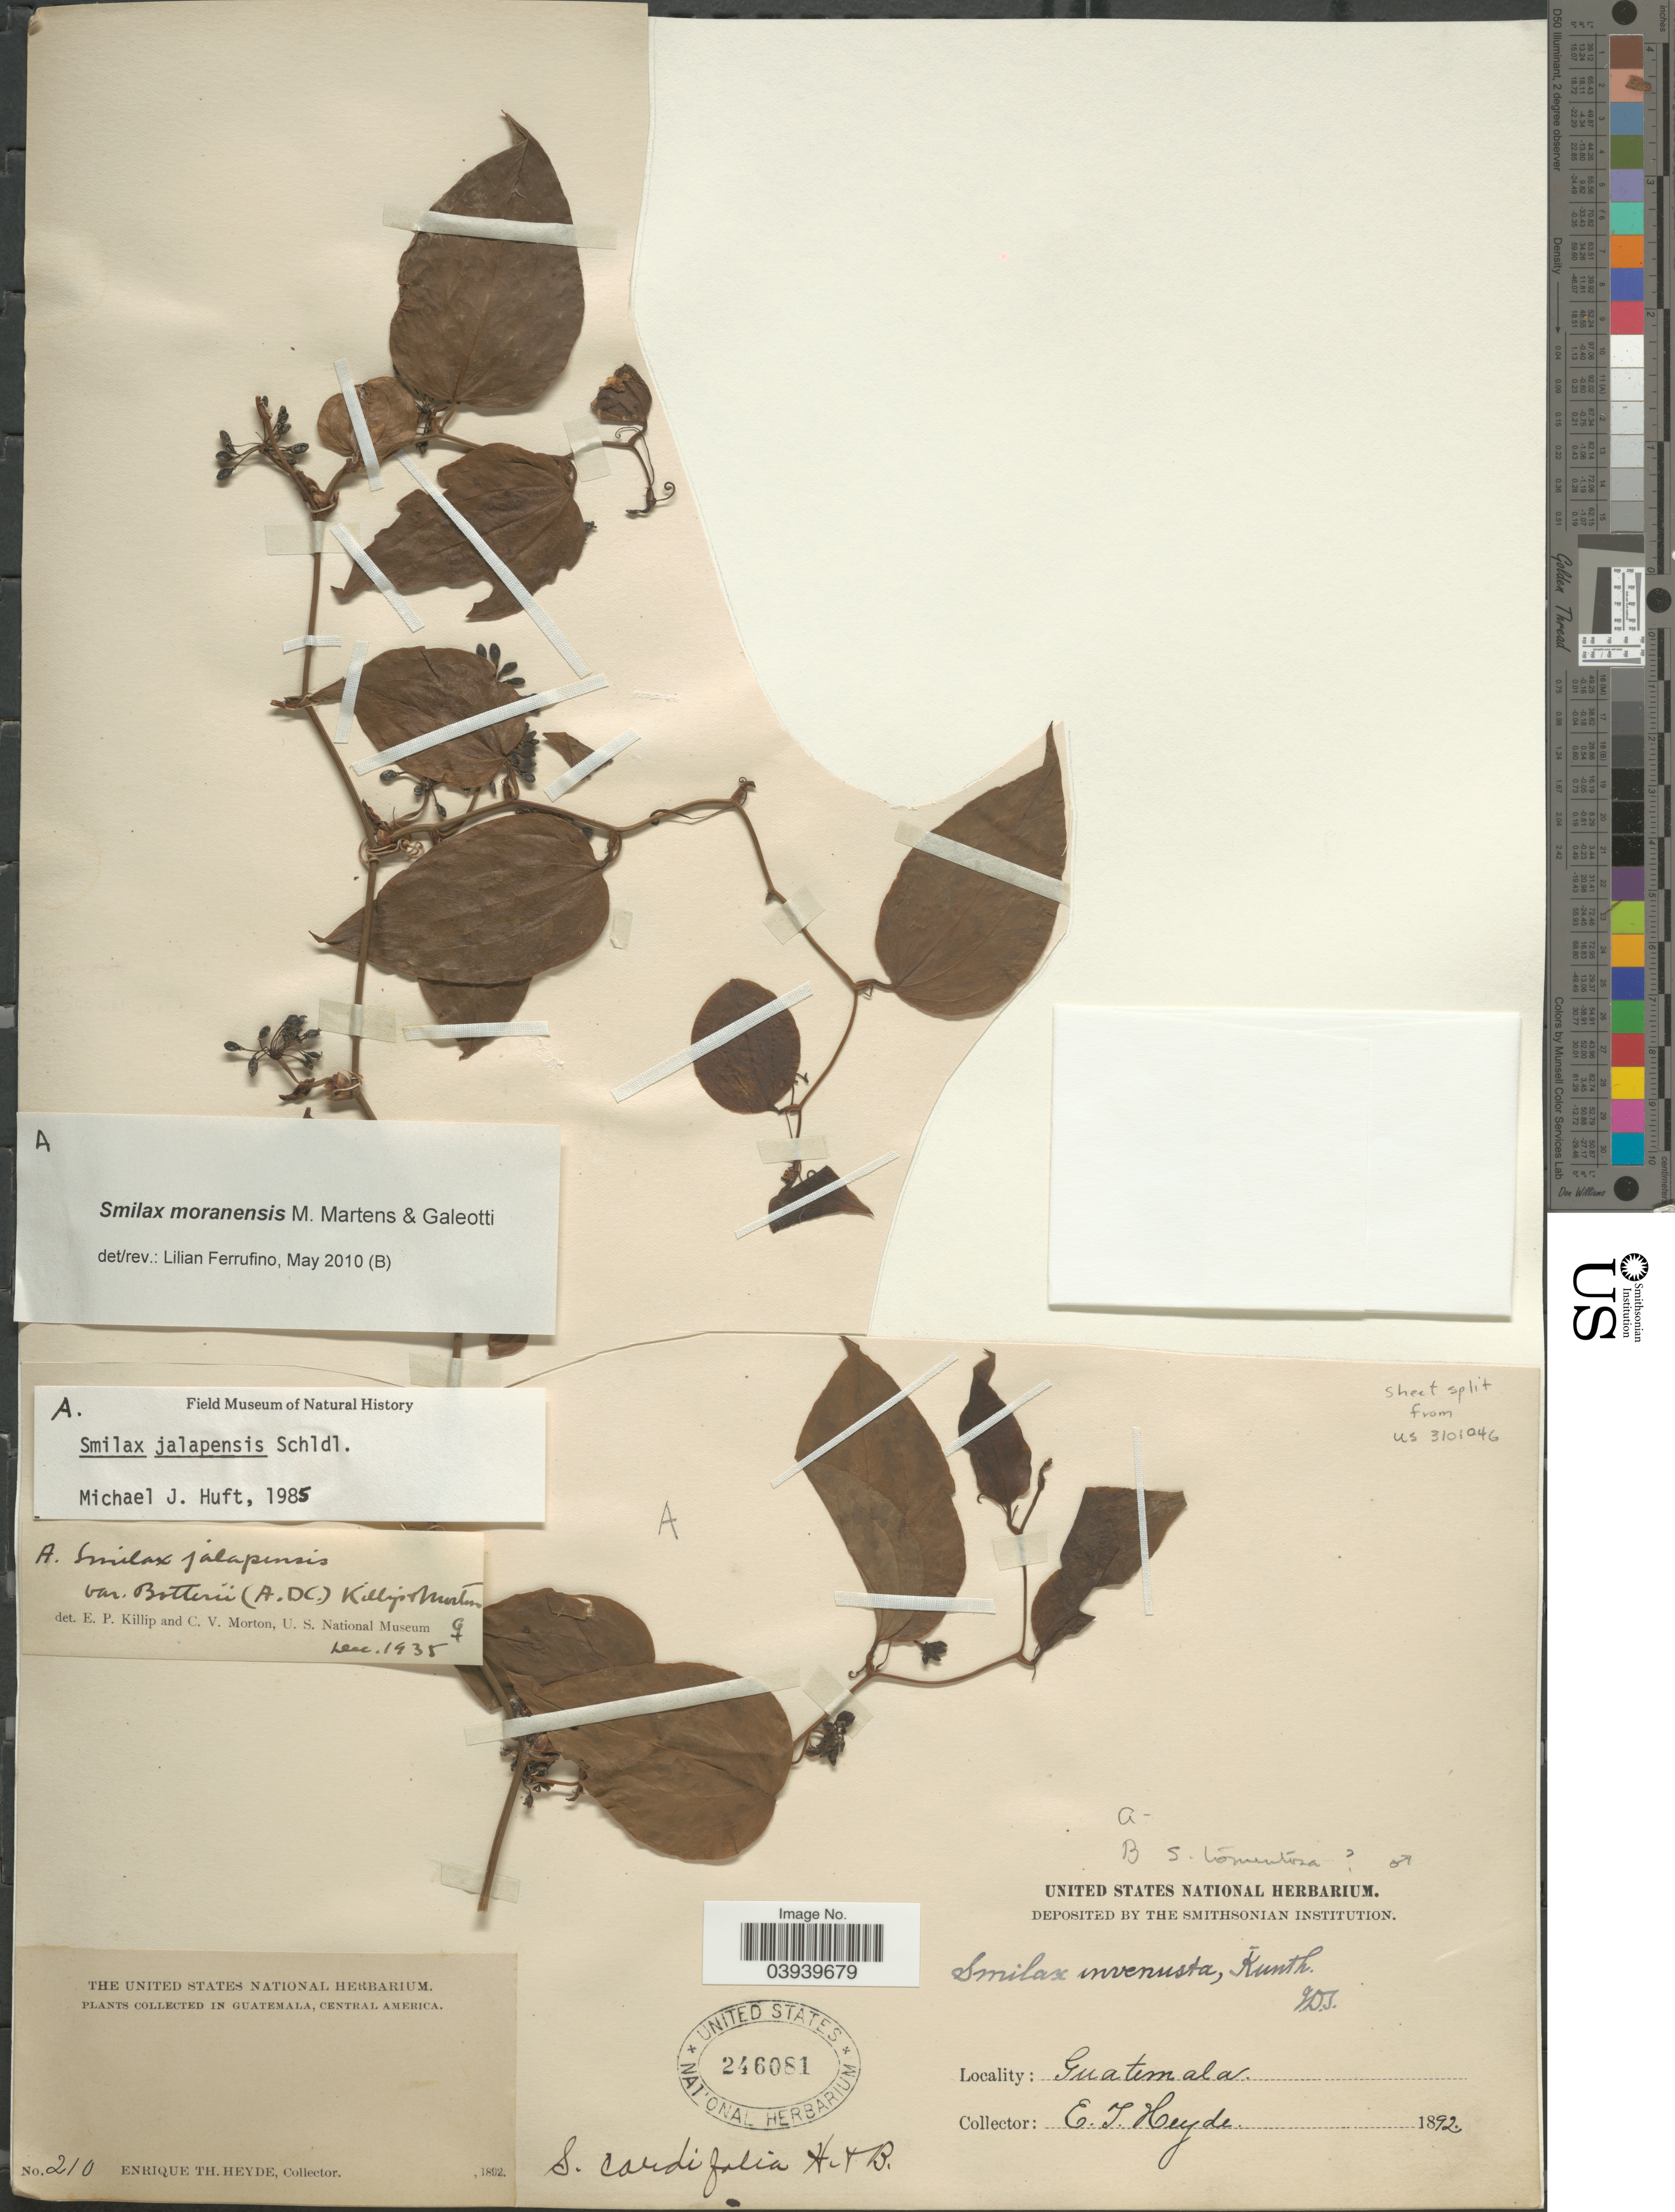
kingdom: Plantae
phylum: Tracheophyta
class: Liliopsida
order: Liliales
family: Smilacaceae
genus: Smilax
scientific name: Smilax moranensis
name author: M. Martens & Galeotti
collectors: E. T. Heyde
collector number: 210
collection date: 1892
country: Guatemala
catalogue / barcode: US 246081